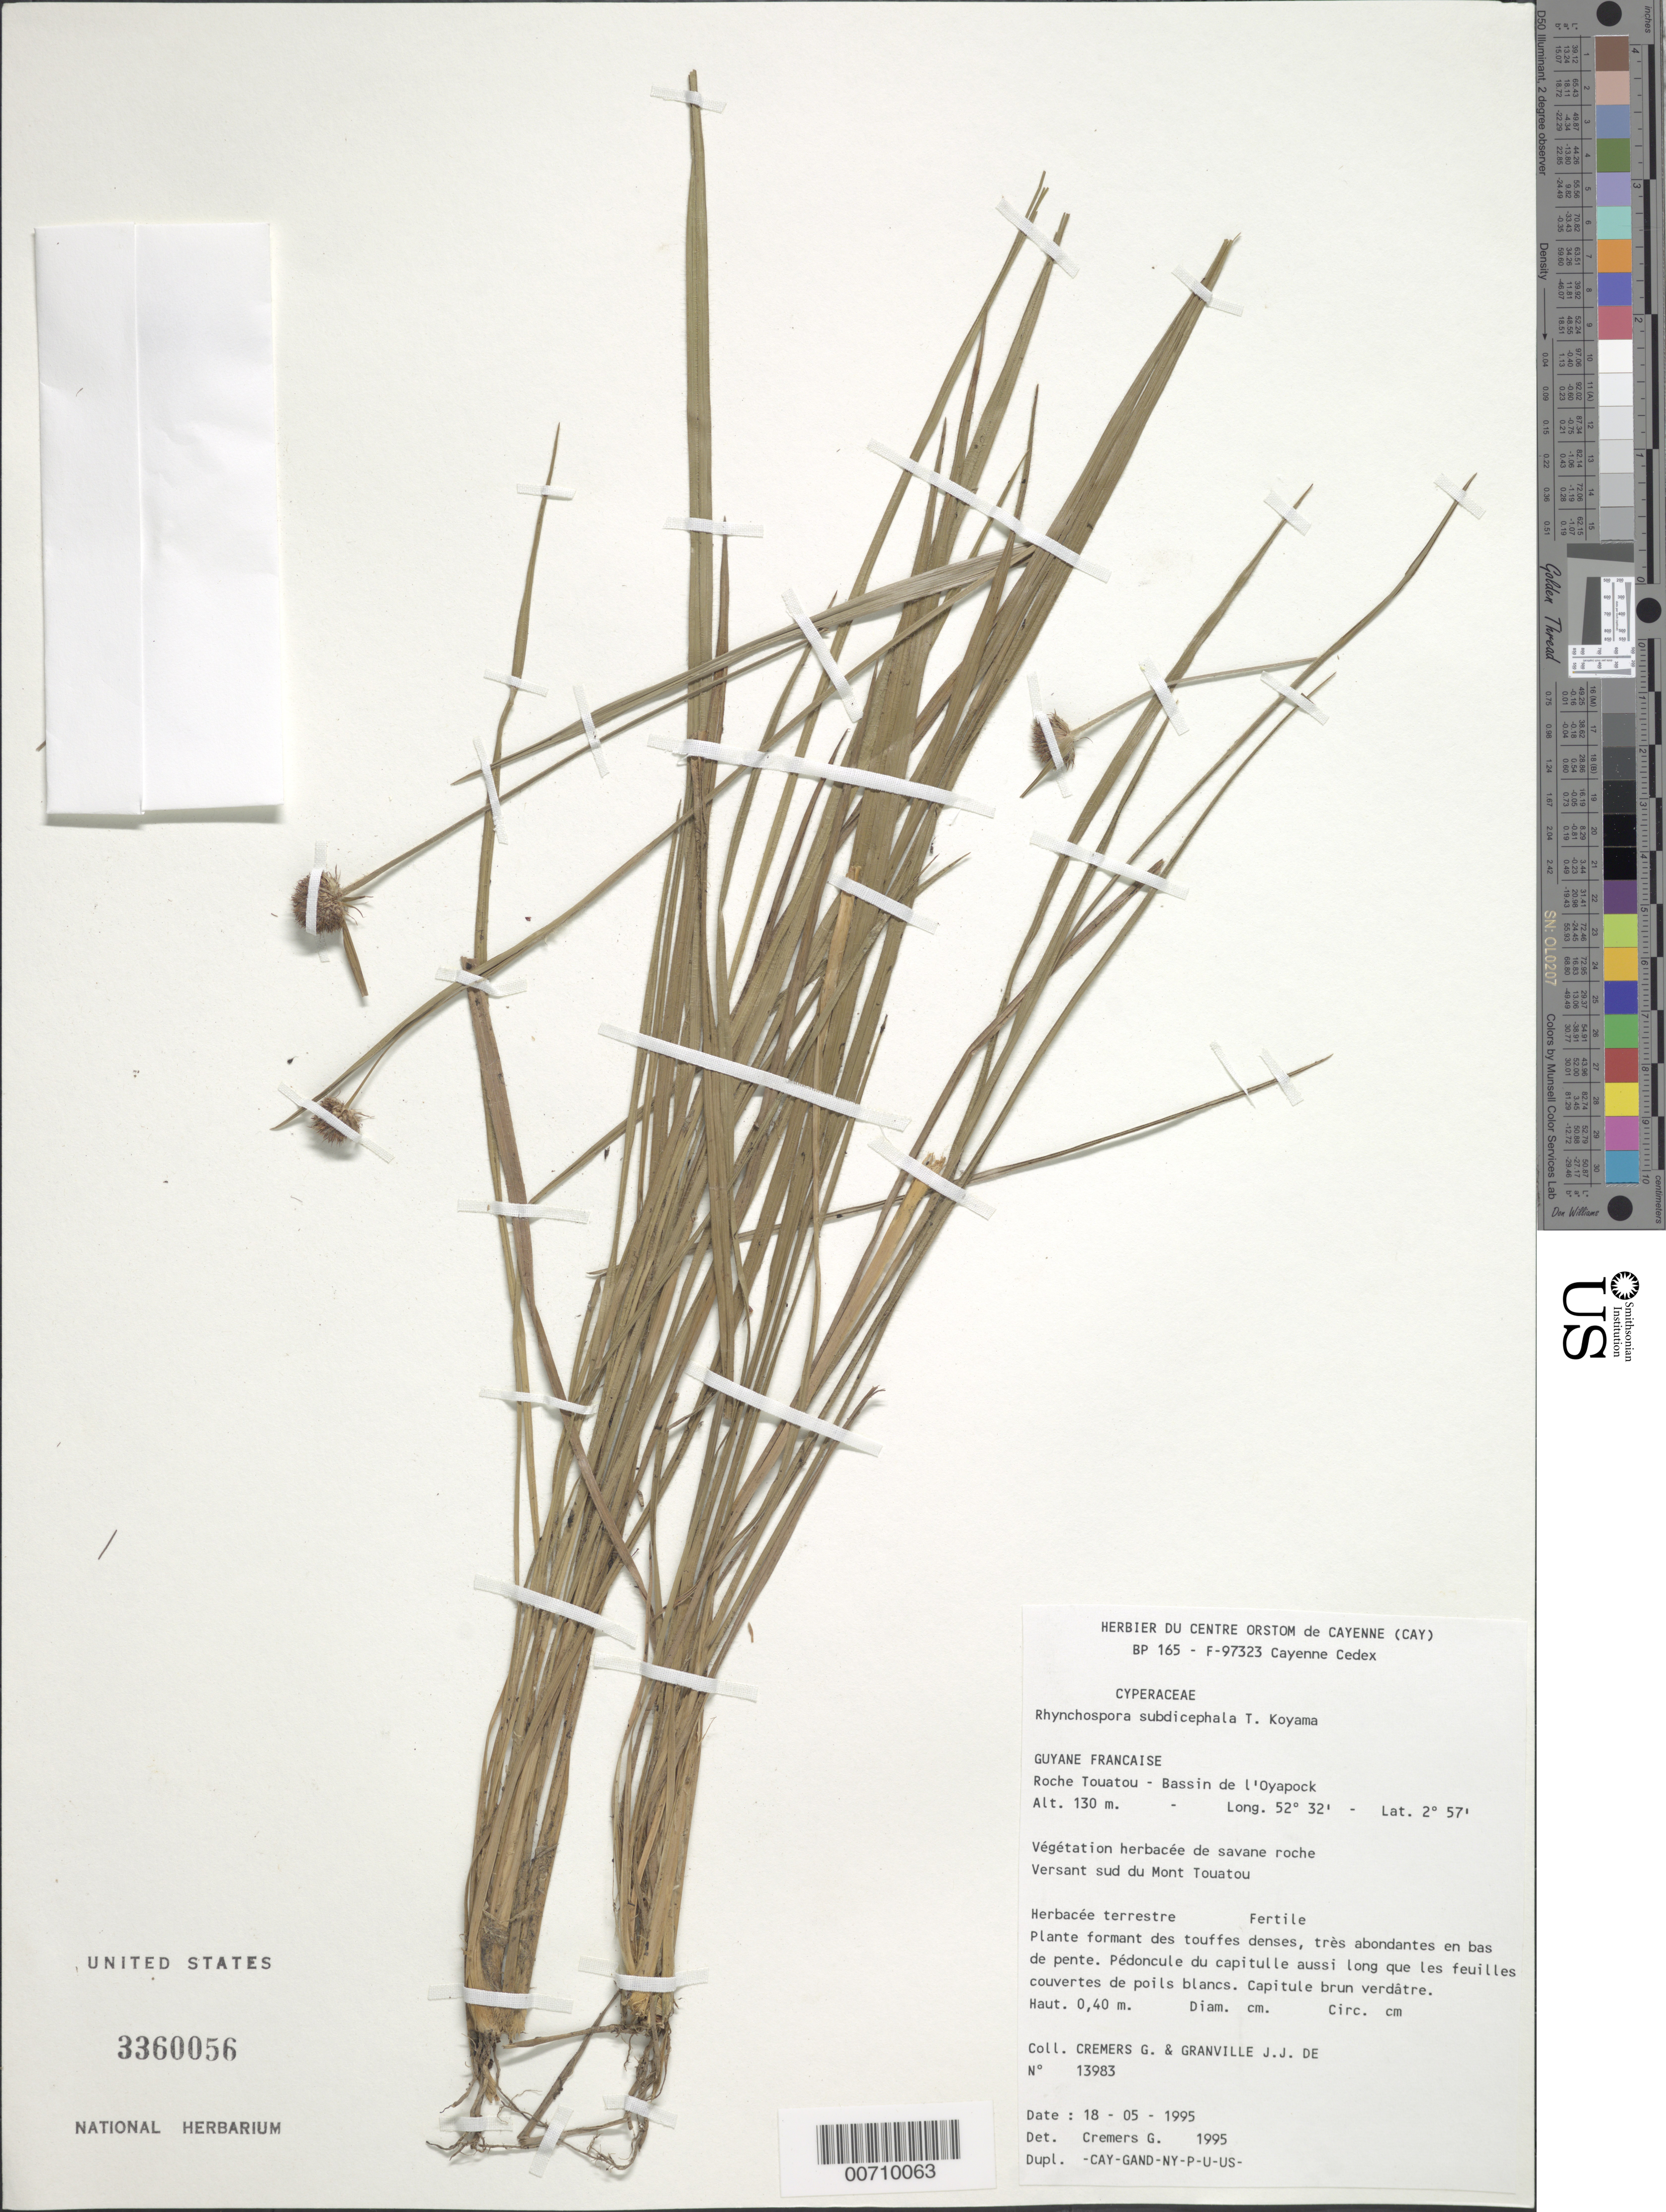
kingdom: Plantae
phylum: Tracheophyta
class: Liliopsida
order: Poales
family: Cyperaceae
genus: Rhynchospora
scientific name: Rhynchospora subdicephala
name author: T. Koyama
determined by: Cremers, Georges A.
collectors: G. Cremers & J.-J. de Granville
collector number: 13983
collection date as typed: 18-May-95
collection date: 1995-05-18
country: French Guiana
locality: Roche Touatou, Bassin de l'Oyapock, versant sud du Mont Touatou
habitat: Vegetation herbacée de savane roche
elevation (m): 130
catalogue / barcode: US 3360056